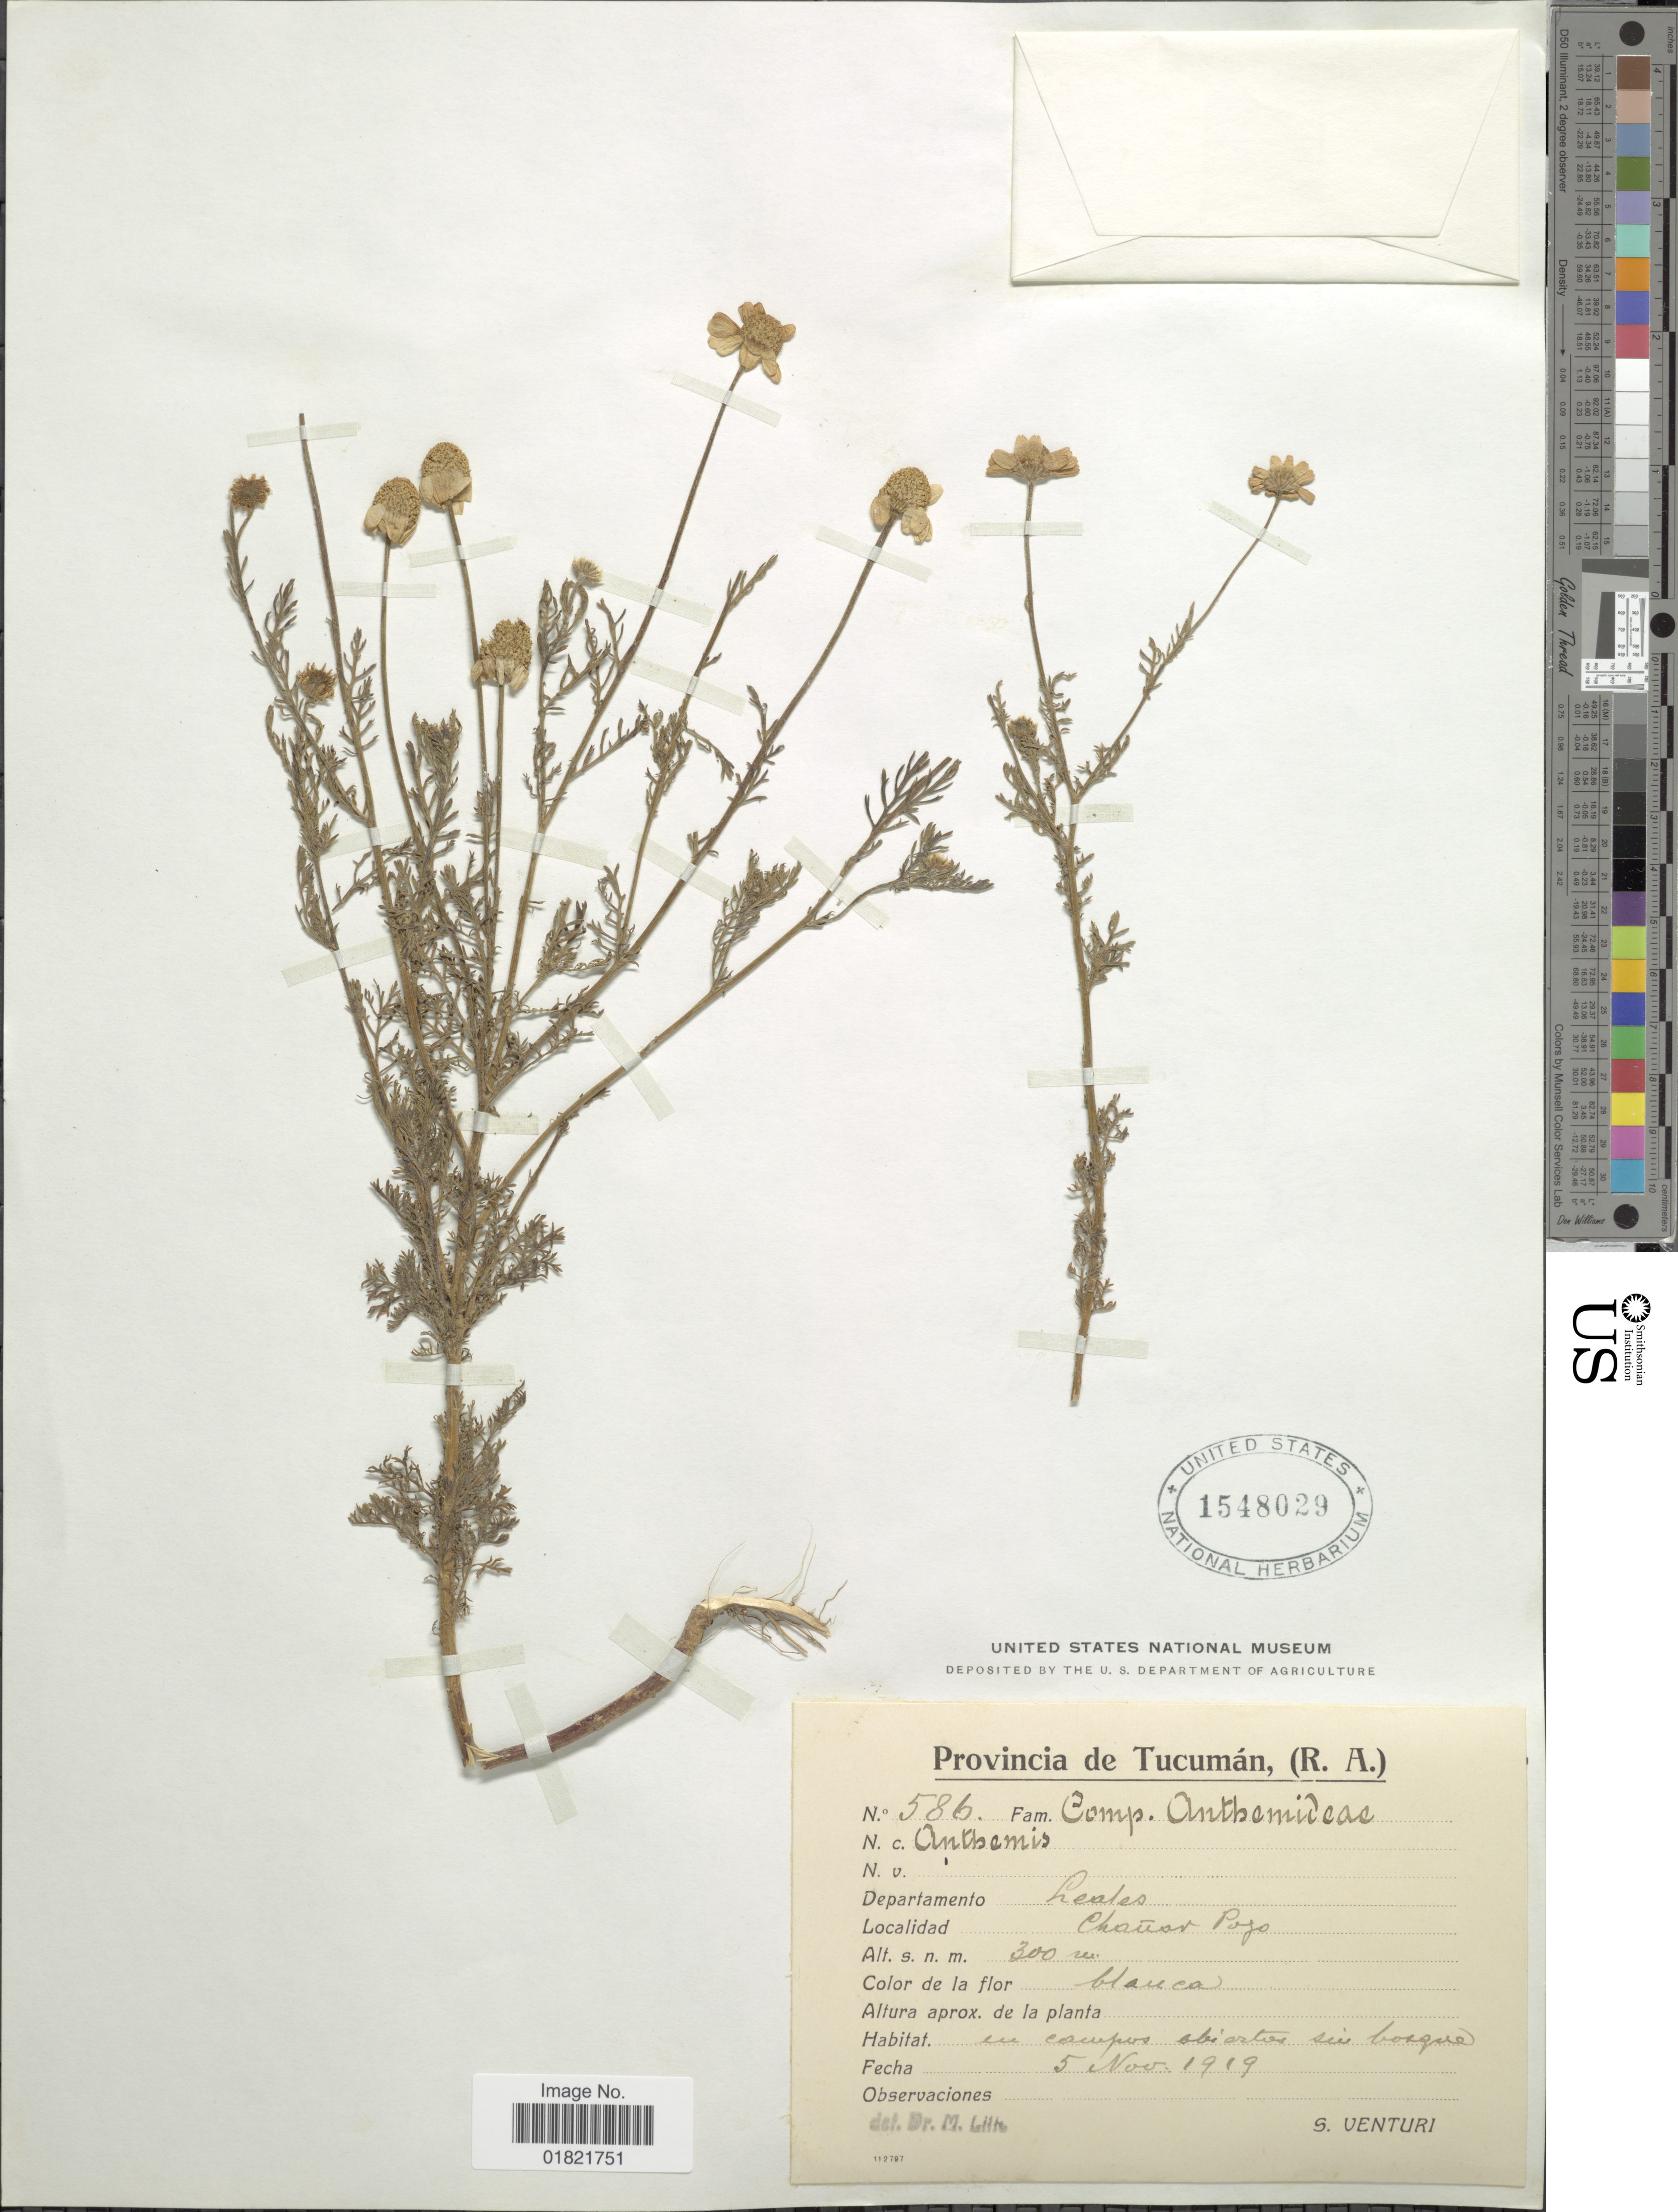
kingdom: Plantae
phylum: Tracheophyta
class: Magnoliopsida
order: Asterales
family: Asteraceae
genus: Anthemis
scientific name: Anthemis sp.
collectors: S. Venturi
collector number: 586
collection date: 1919-11-05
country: Argentina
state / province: Tucuman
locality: Departamento Leales, Chauar Pojo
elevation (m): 300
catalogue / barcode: US 1548029